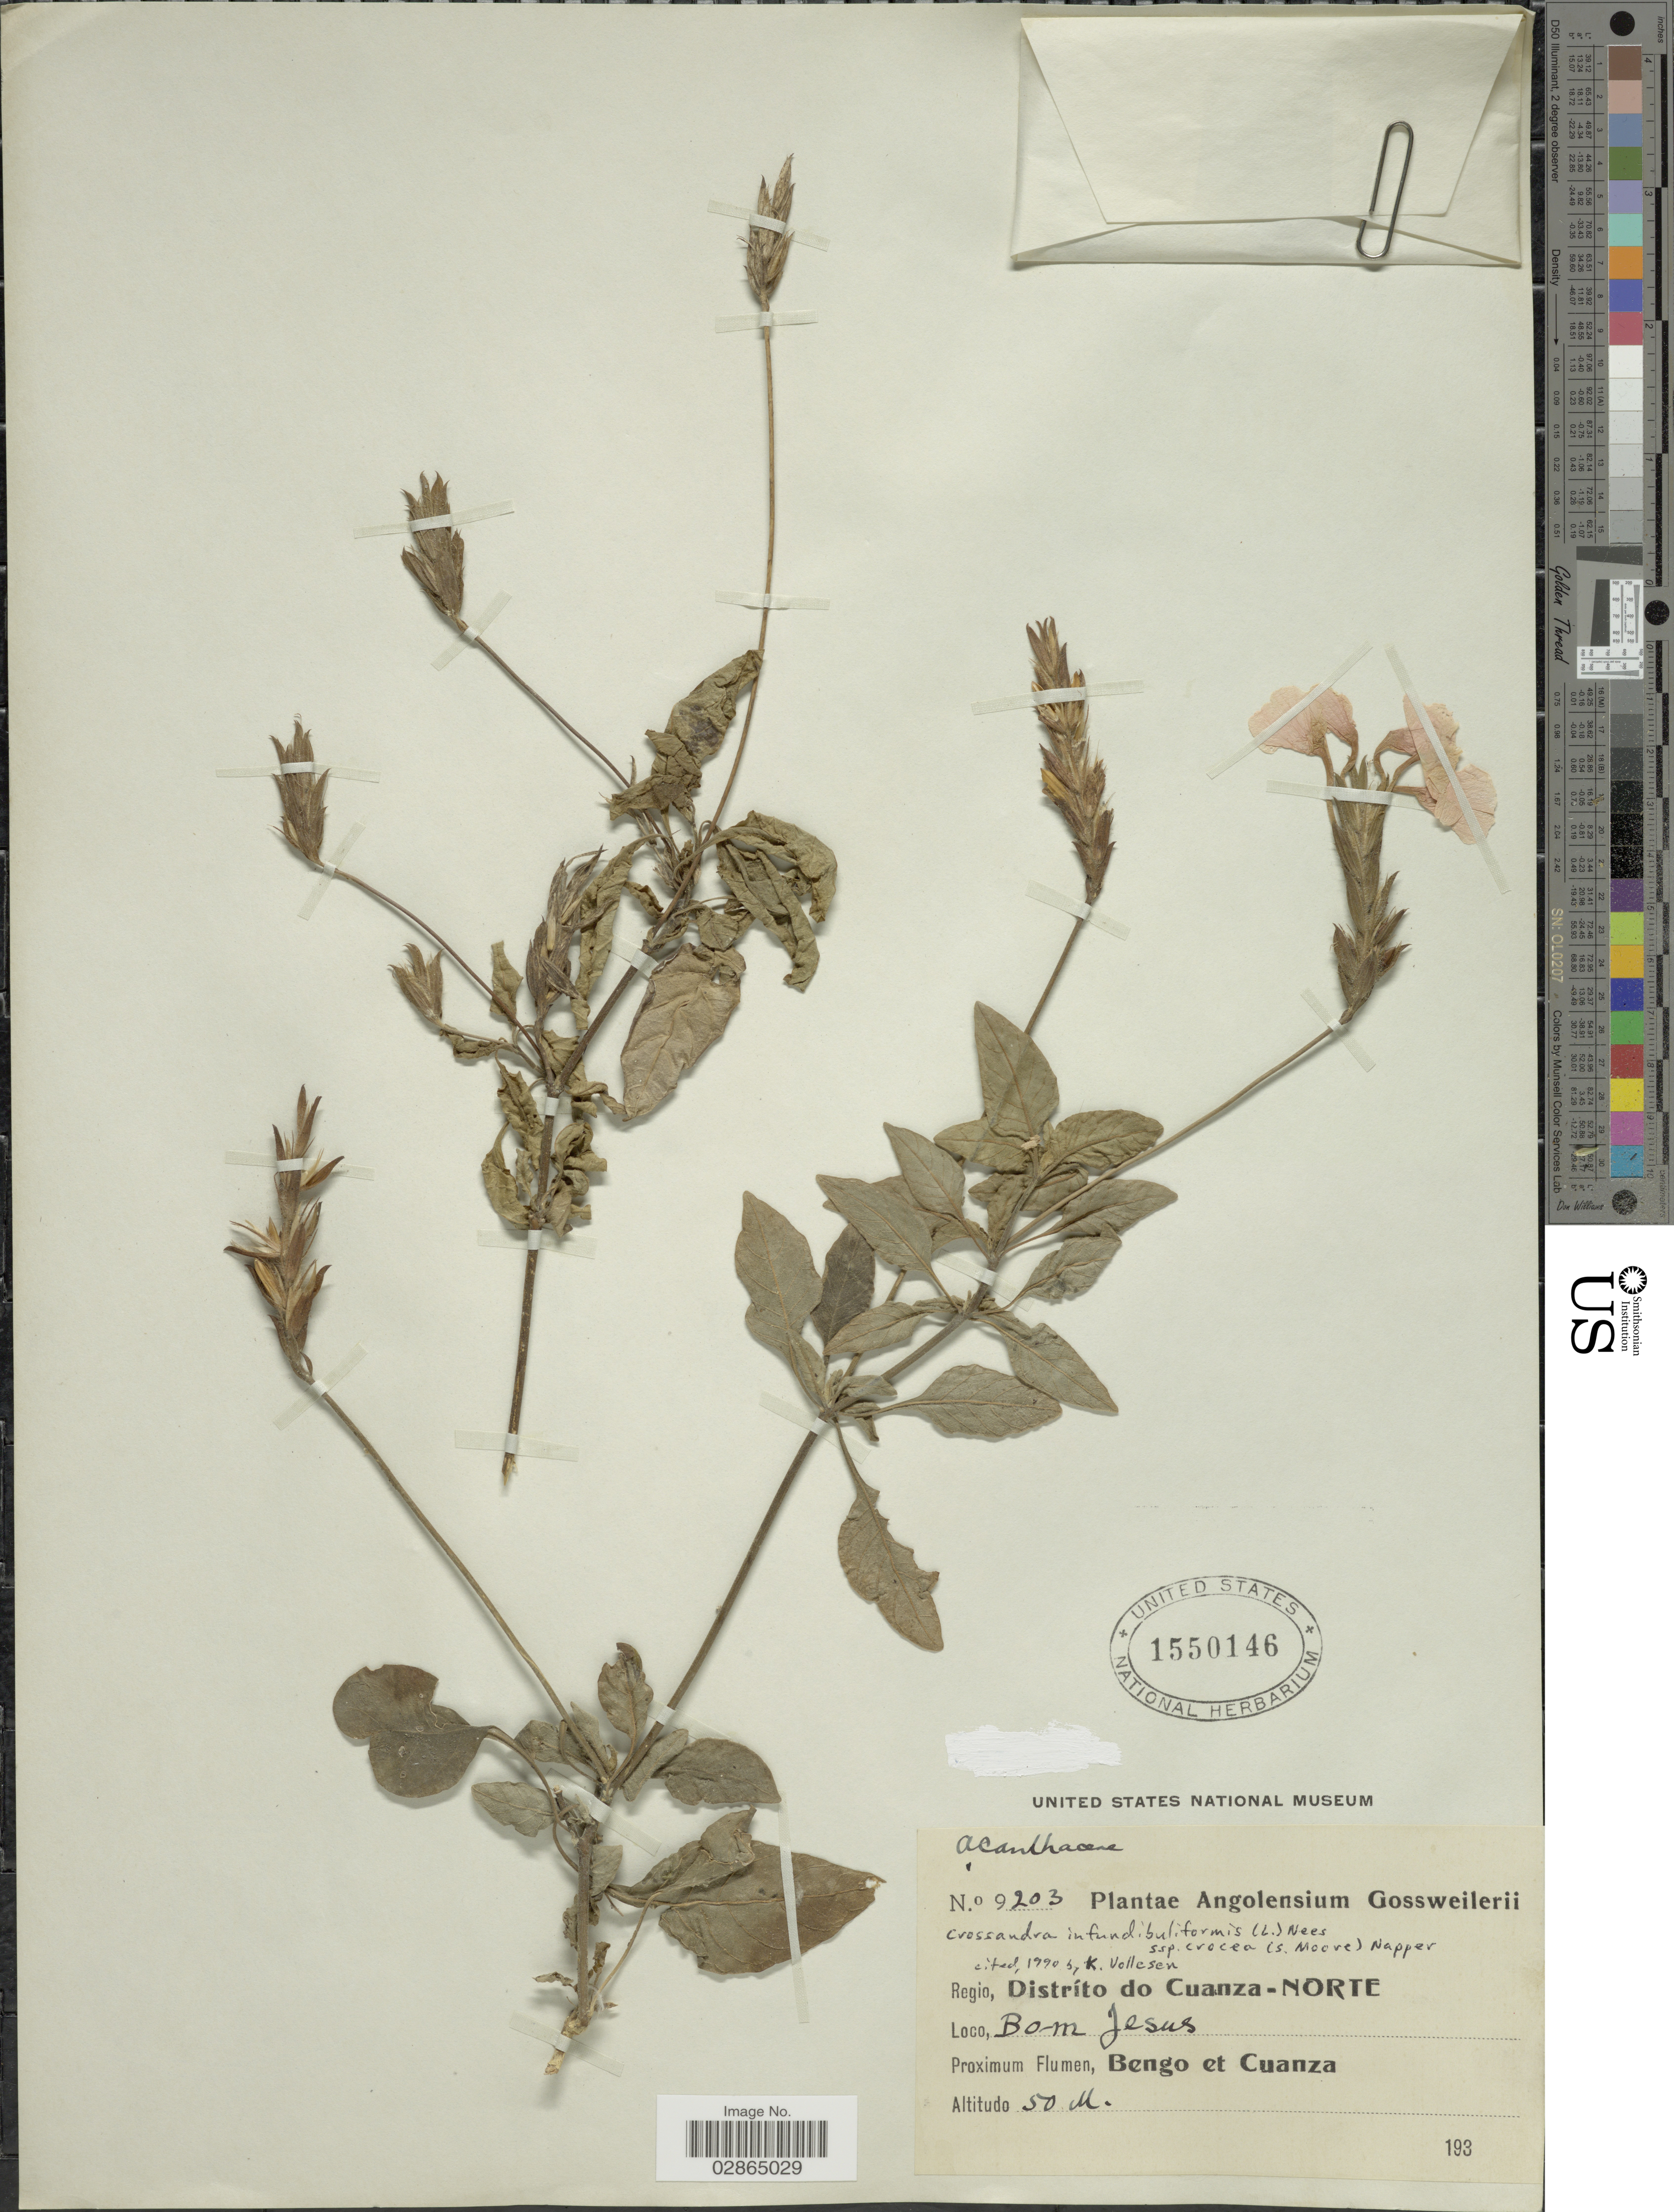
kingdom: Plantae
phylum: Tracheophyta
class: Magnoliopsida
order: Lamiales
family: Acanthaceae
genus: Crossandra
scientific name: Crossandra infundibuliformis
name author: (L.) Nees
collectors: -. Gossweiler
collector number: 9203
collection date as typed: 193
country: Angola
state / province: Cuanza Norte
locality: Regio, Distríto do Cuanza-NORTE. Bom Jesus. Proximum Flumen, Bengo et Cuanza.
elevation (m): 50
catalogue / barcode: US 1550146